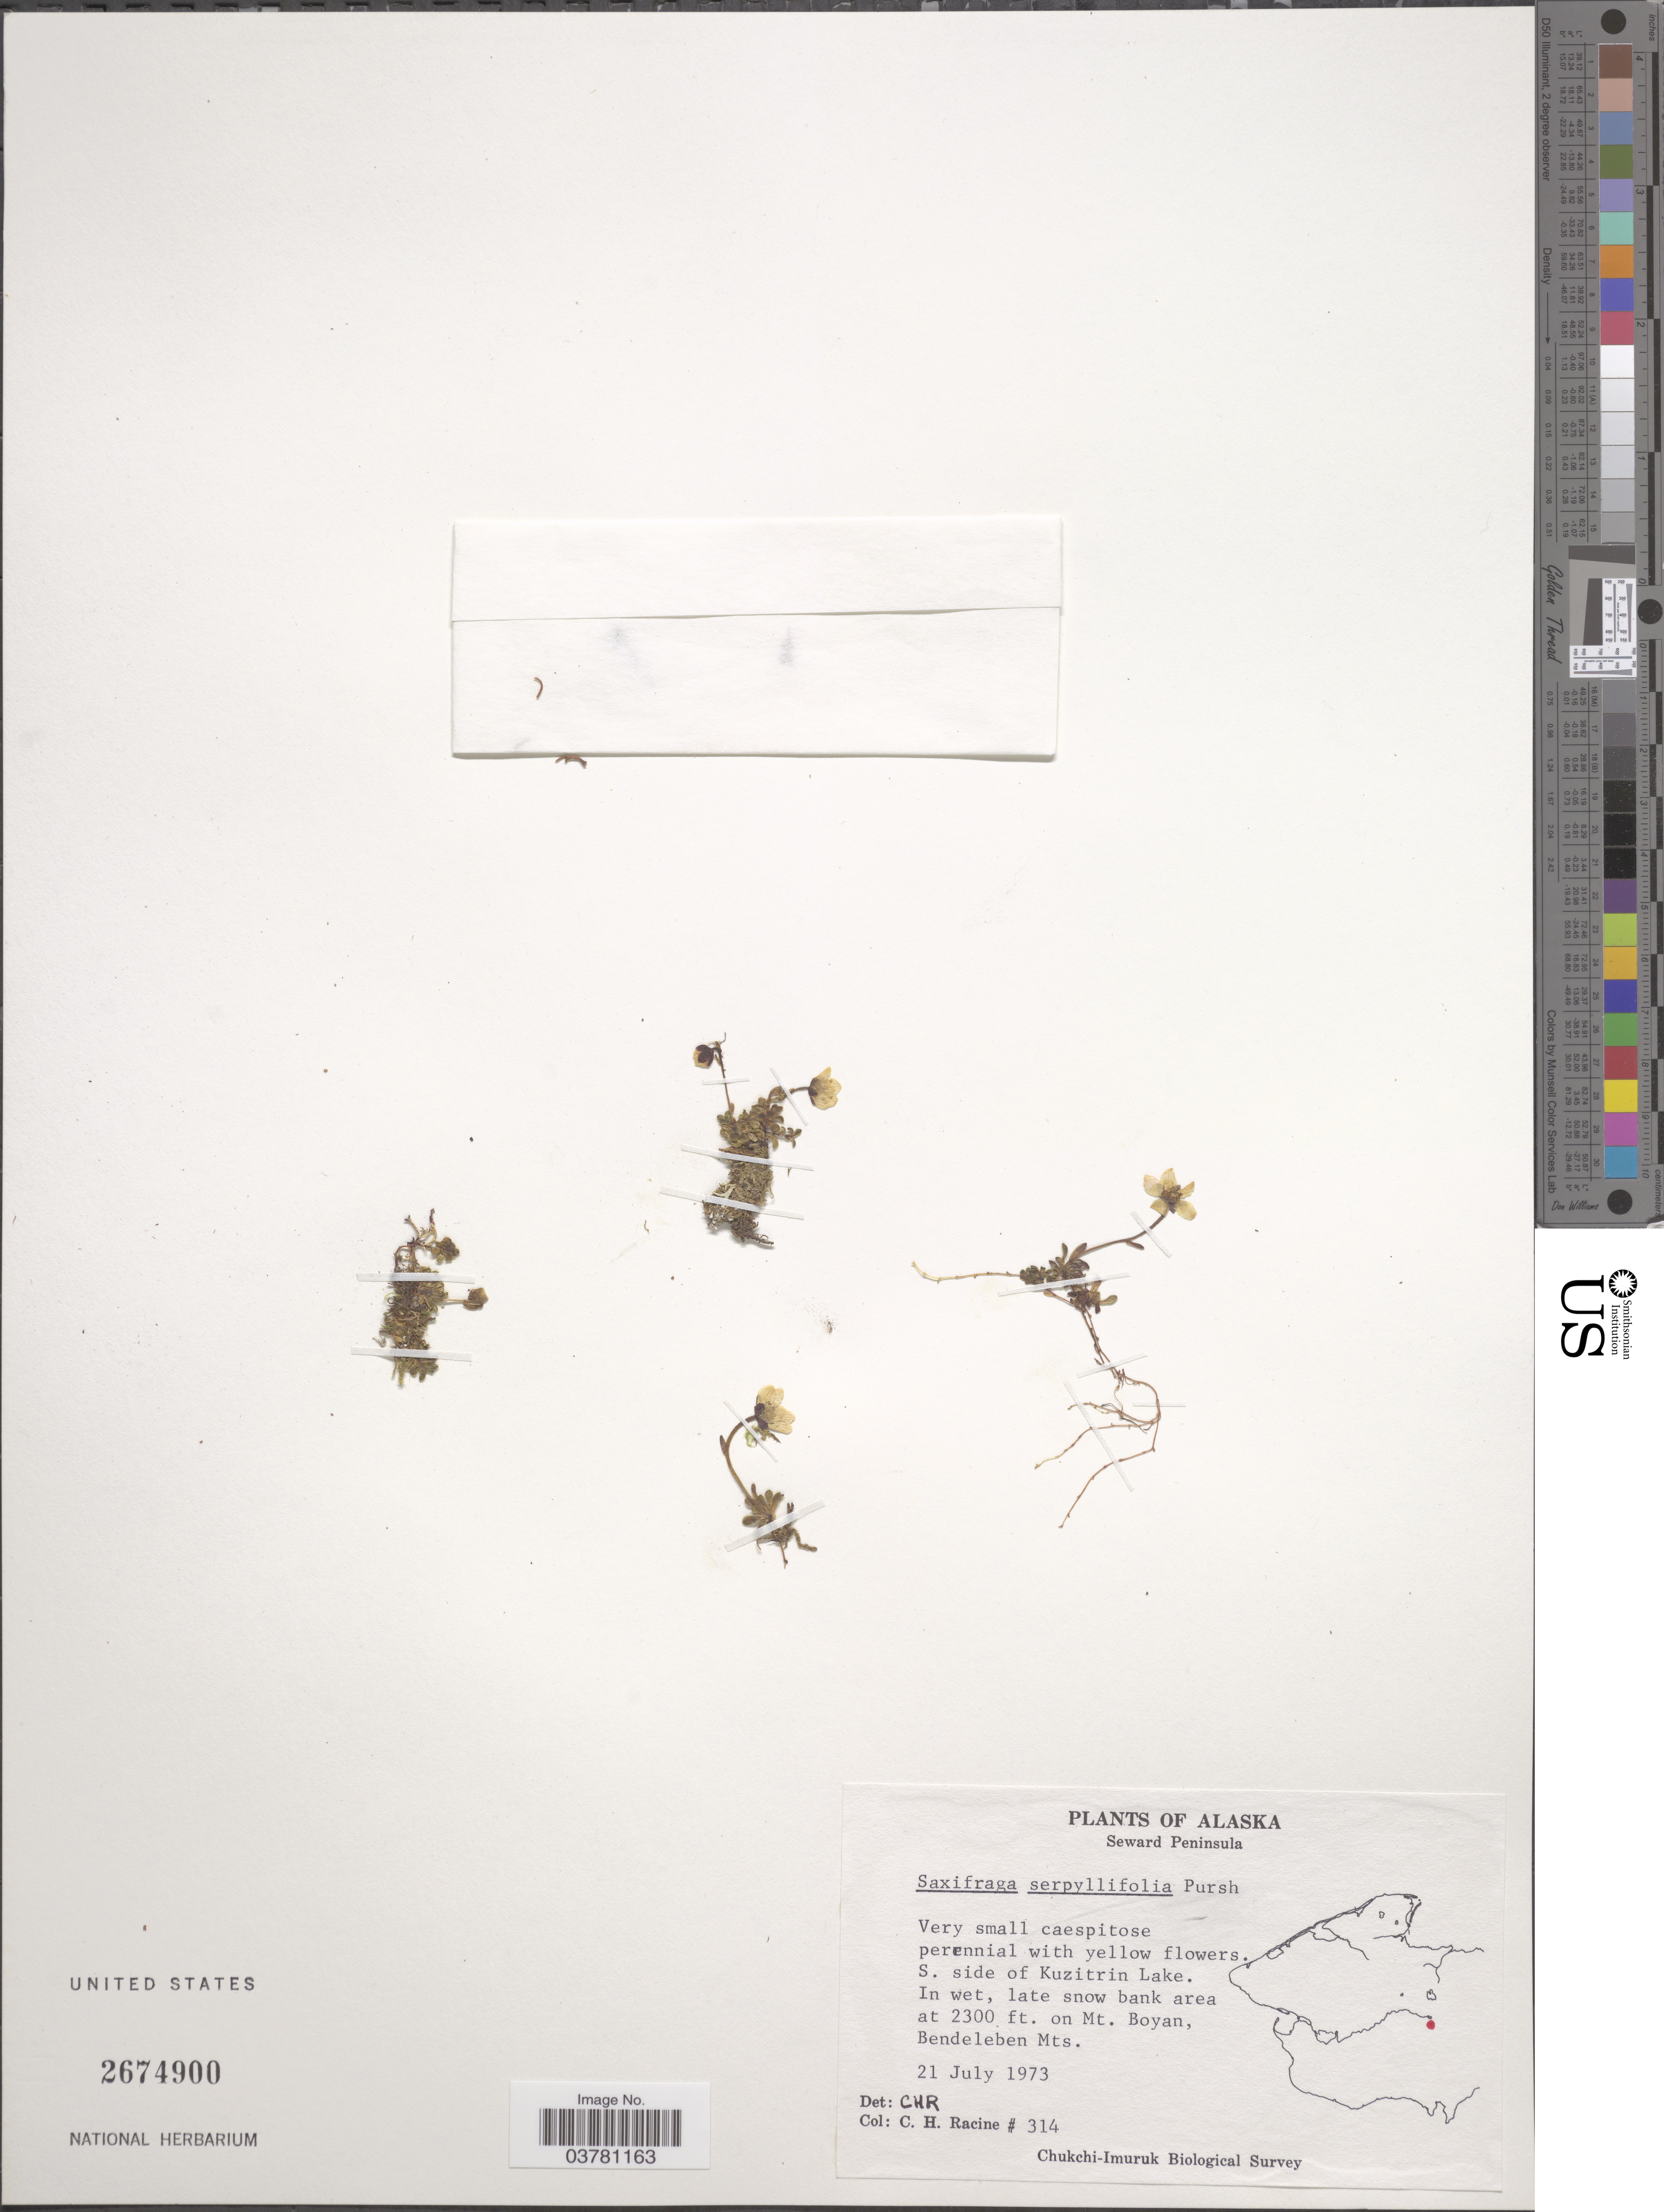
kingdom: Plantae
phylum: Tracheophyta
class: Magnoliopsida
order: Saxifragales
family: Saxifragaceae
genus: Saxifraga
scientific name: Saxifraga serpyllifolia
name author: Pursh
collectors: C. Racine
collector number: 314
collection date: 1973-07-21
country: United States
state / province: Alaska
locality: Seward Peninsula. S. side of Kuzitrin Lake. In wet, late snow bank area on Mt. Boyan, Bendeleben Mts.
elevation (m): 701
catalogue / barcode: US 2674900